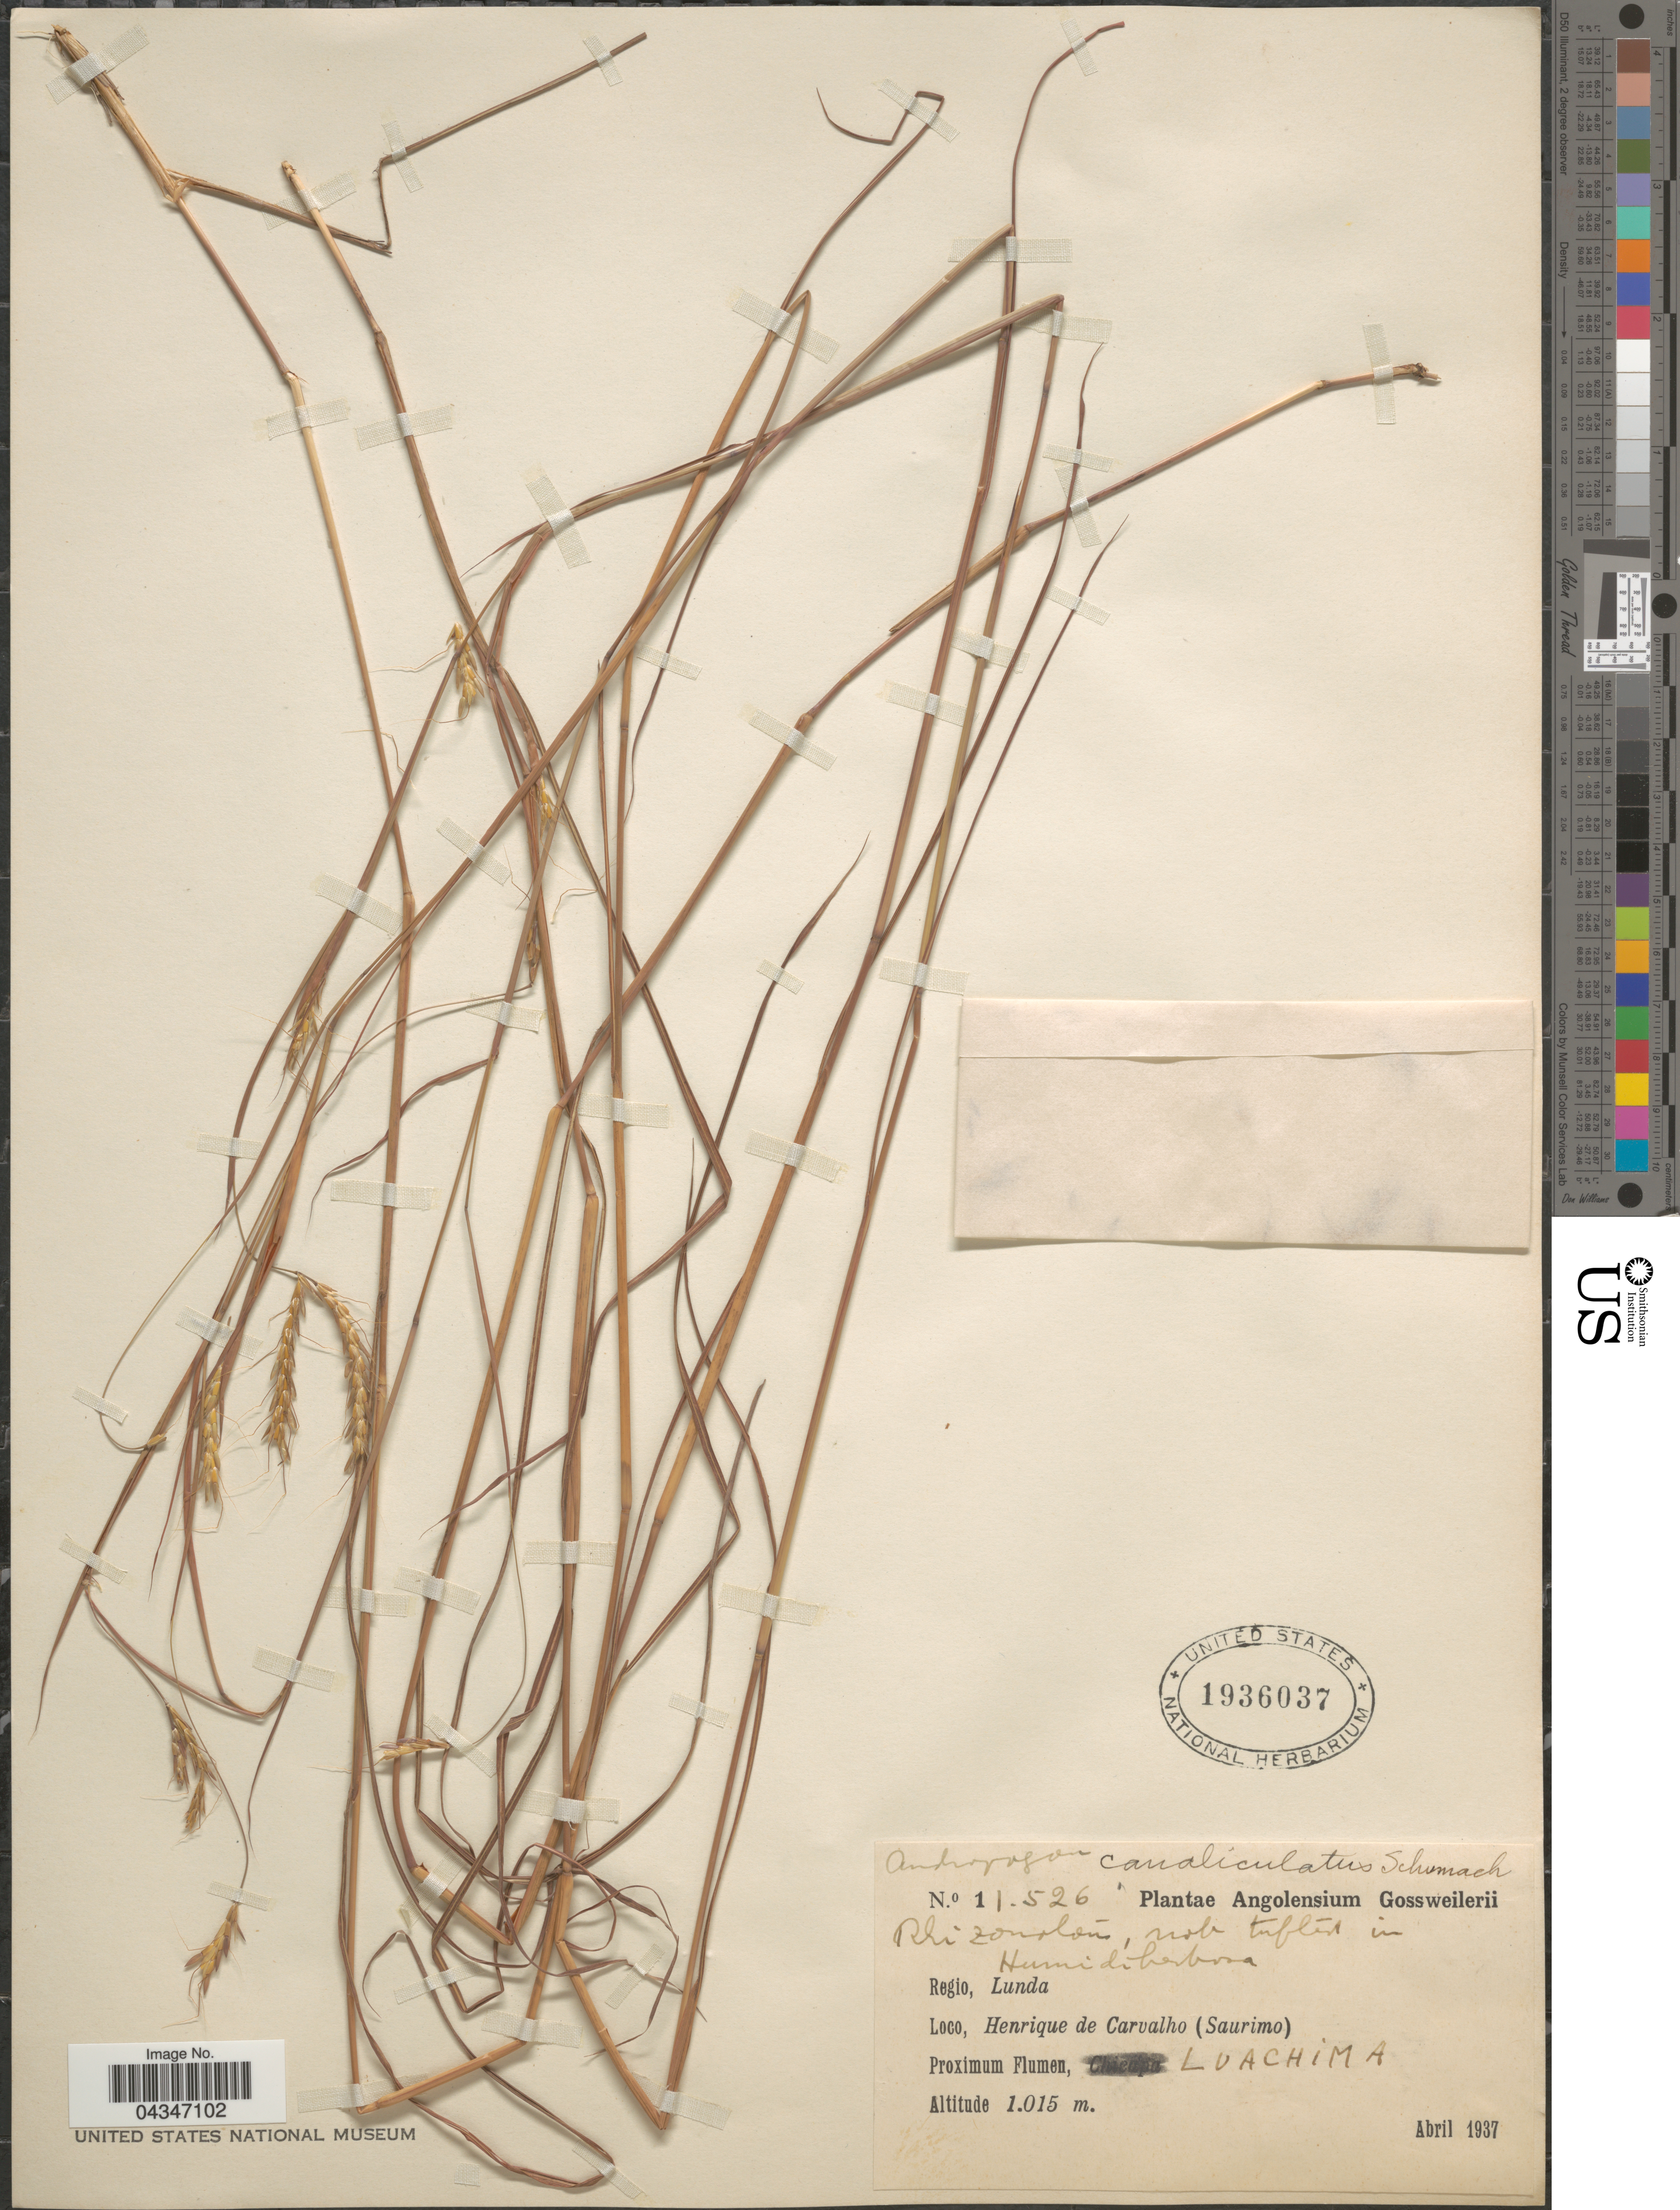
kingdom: Plantae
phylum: Tracheophyta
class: Liliopsida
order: Poales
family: Poaceae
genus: Andropogon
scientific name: Andropogon canaliculatus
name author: Schumach.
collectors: -. Gossweiler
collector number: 11526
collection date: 1937-04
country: Angola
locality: Regio, Lunda. Henrique de Carvalho (Saurimo). Proximum Flumen, Luachima.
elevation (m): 1015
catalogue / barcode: US 1936037